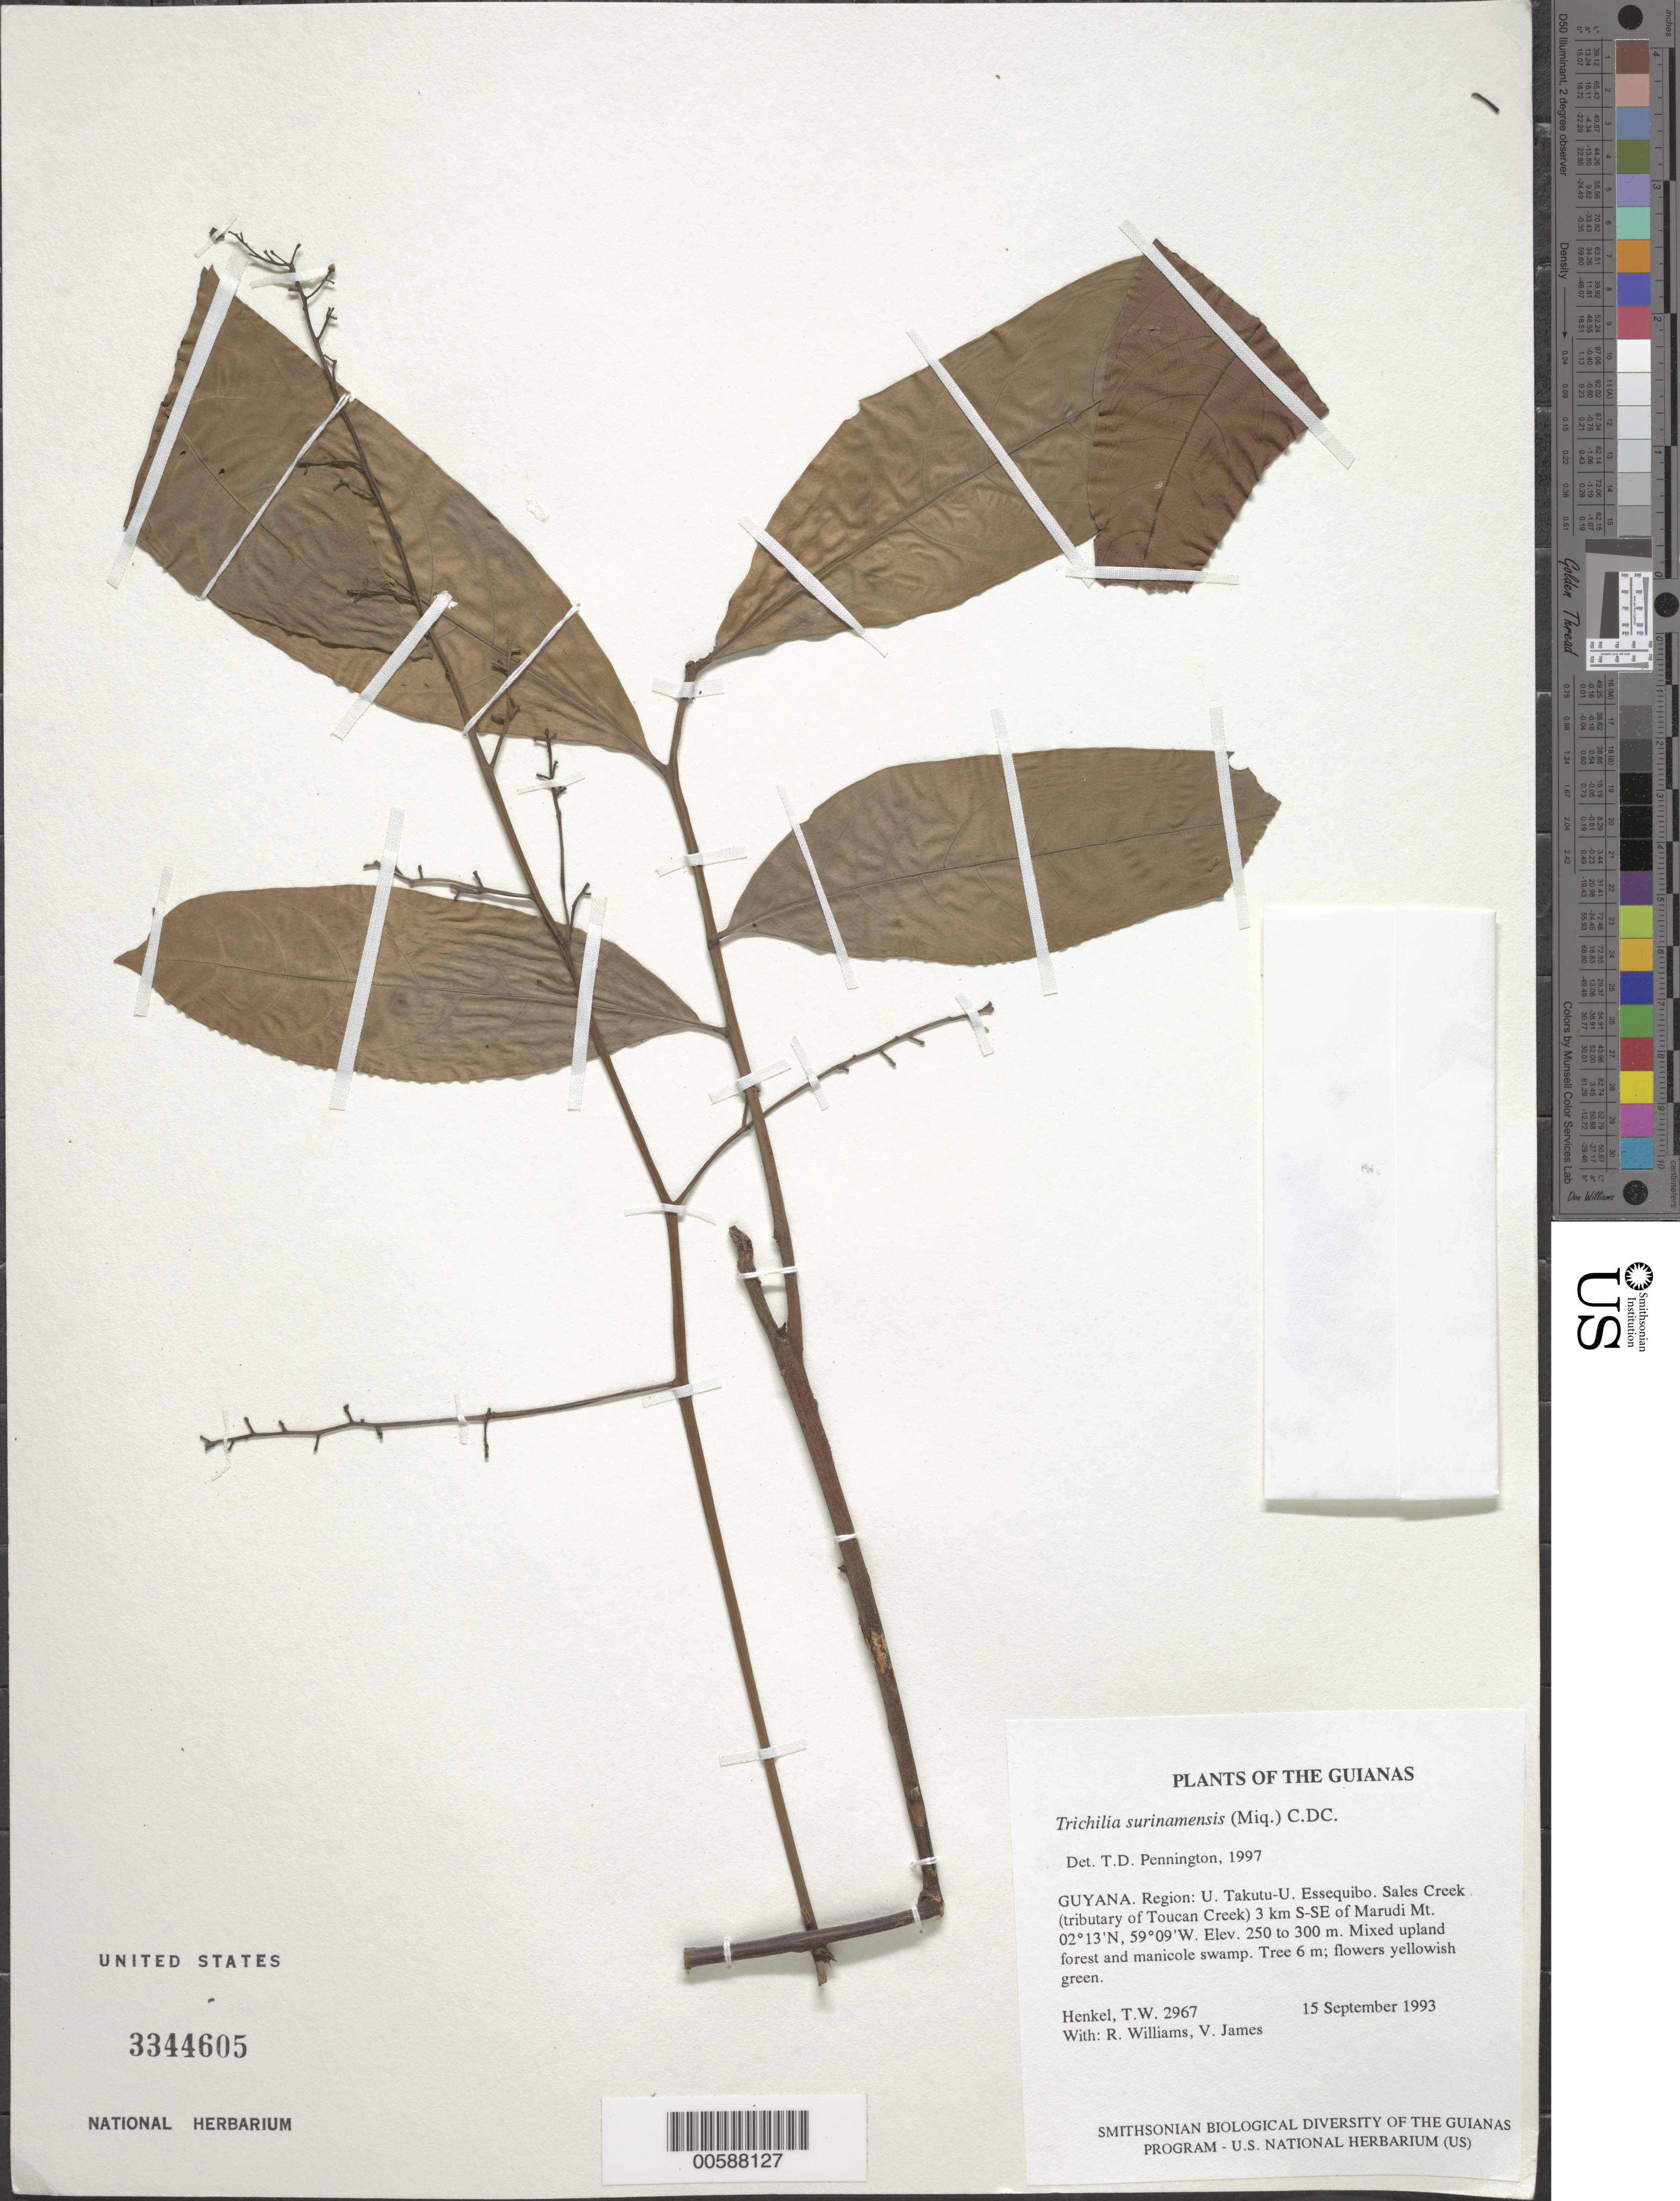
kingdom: Plantae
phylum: Tracheophyta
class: Magnoliopsida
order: Sapindales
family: Meliaceae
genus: Trichilia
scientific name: Trichilia surinamensis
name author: (Miq.) C. DC.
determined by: Pennington, T. D., (K)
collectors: T. Henkel, R. Williams & V. James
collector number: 2967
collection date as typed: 15 September 1993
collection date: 1993-09-15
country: Guyana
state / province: U. Takutu-U. Essequibo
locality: Sales Creek (tributary of Toucan Creek) 3 km S-SE of Marudi Mt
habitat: Mixed upland forest and manicole swamp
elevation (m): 250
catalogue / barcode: US 3344605